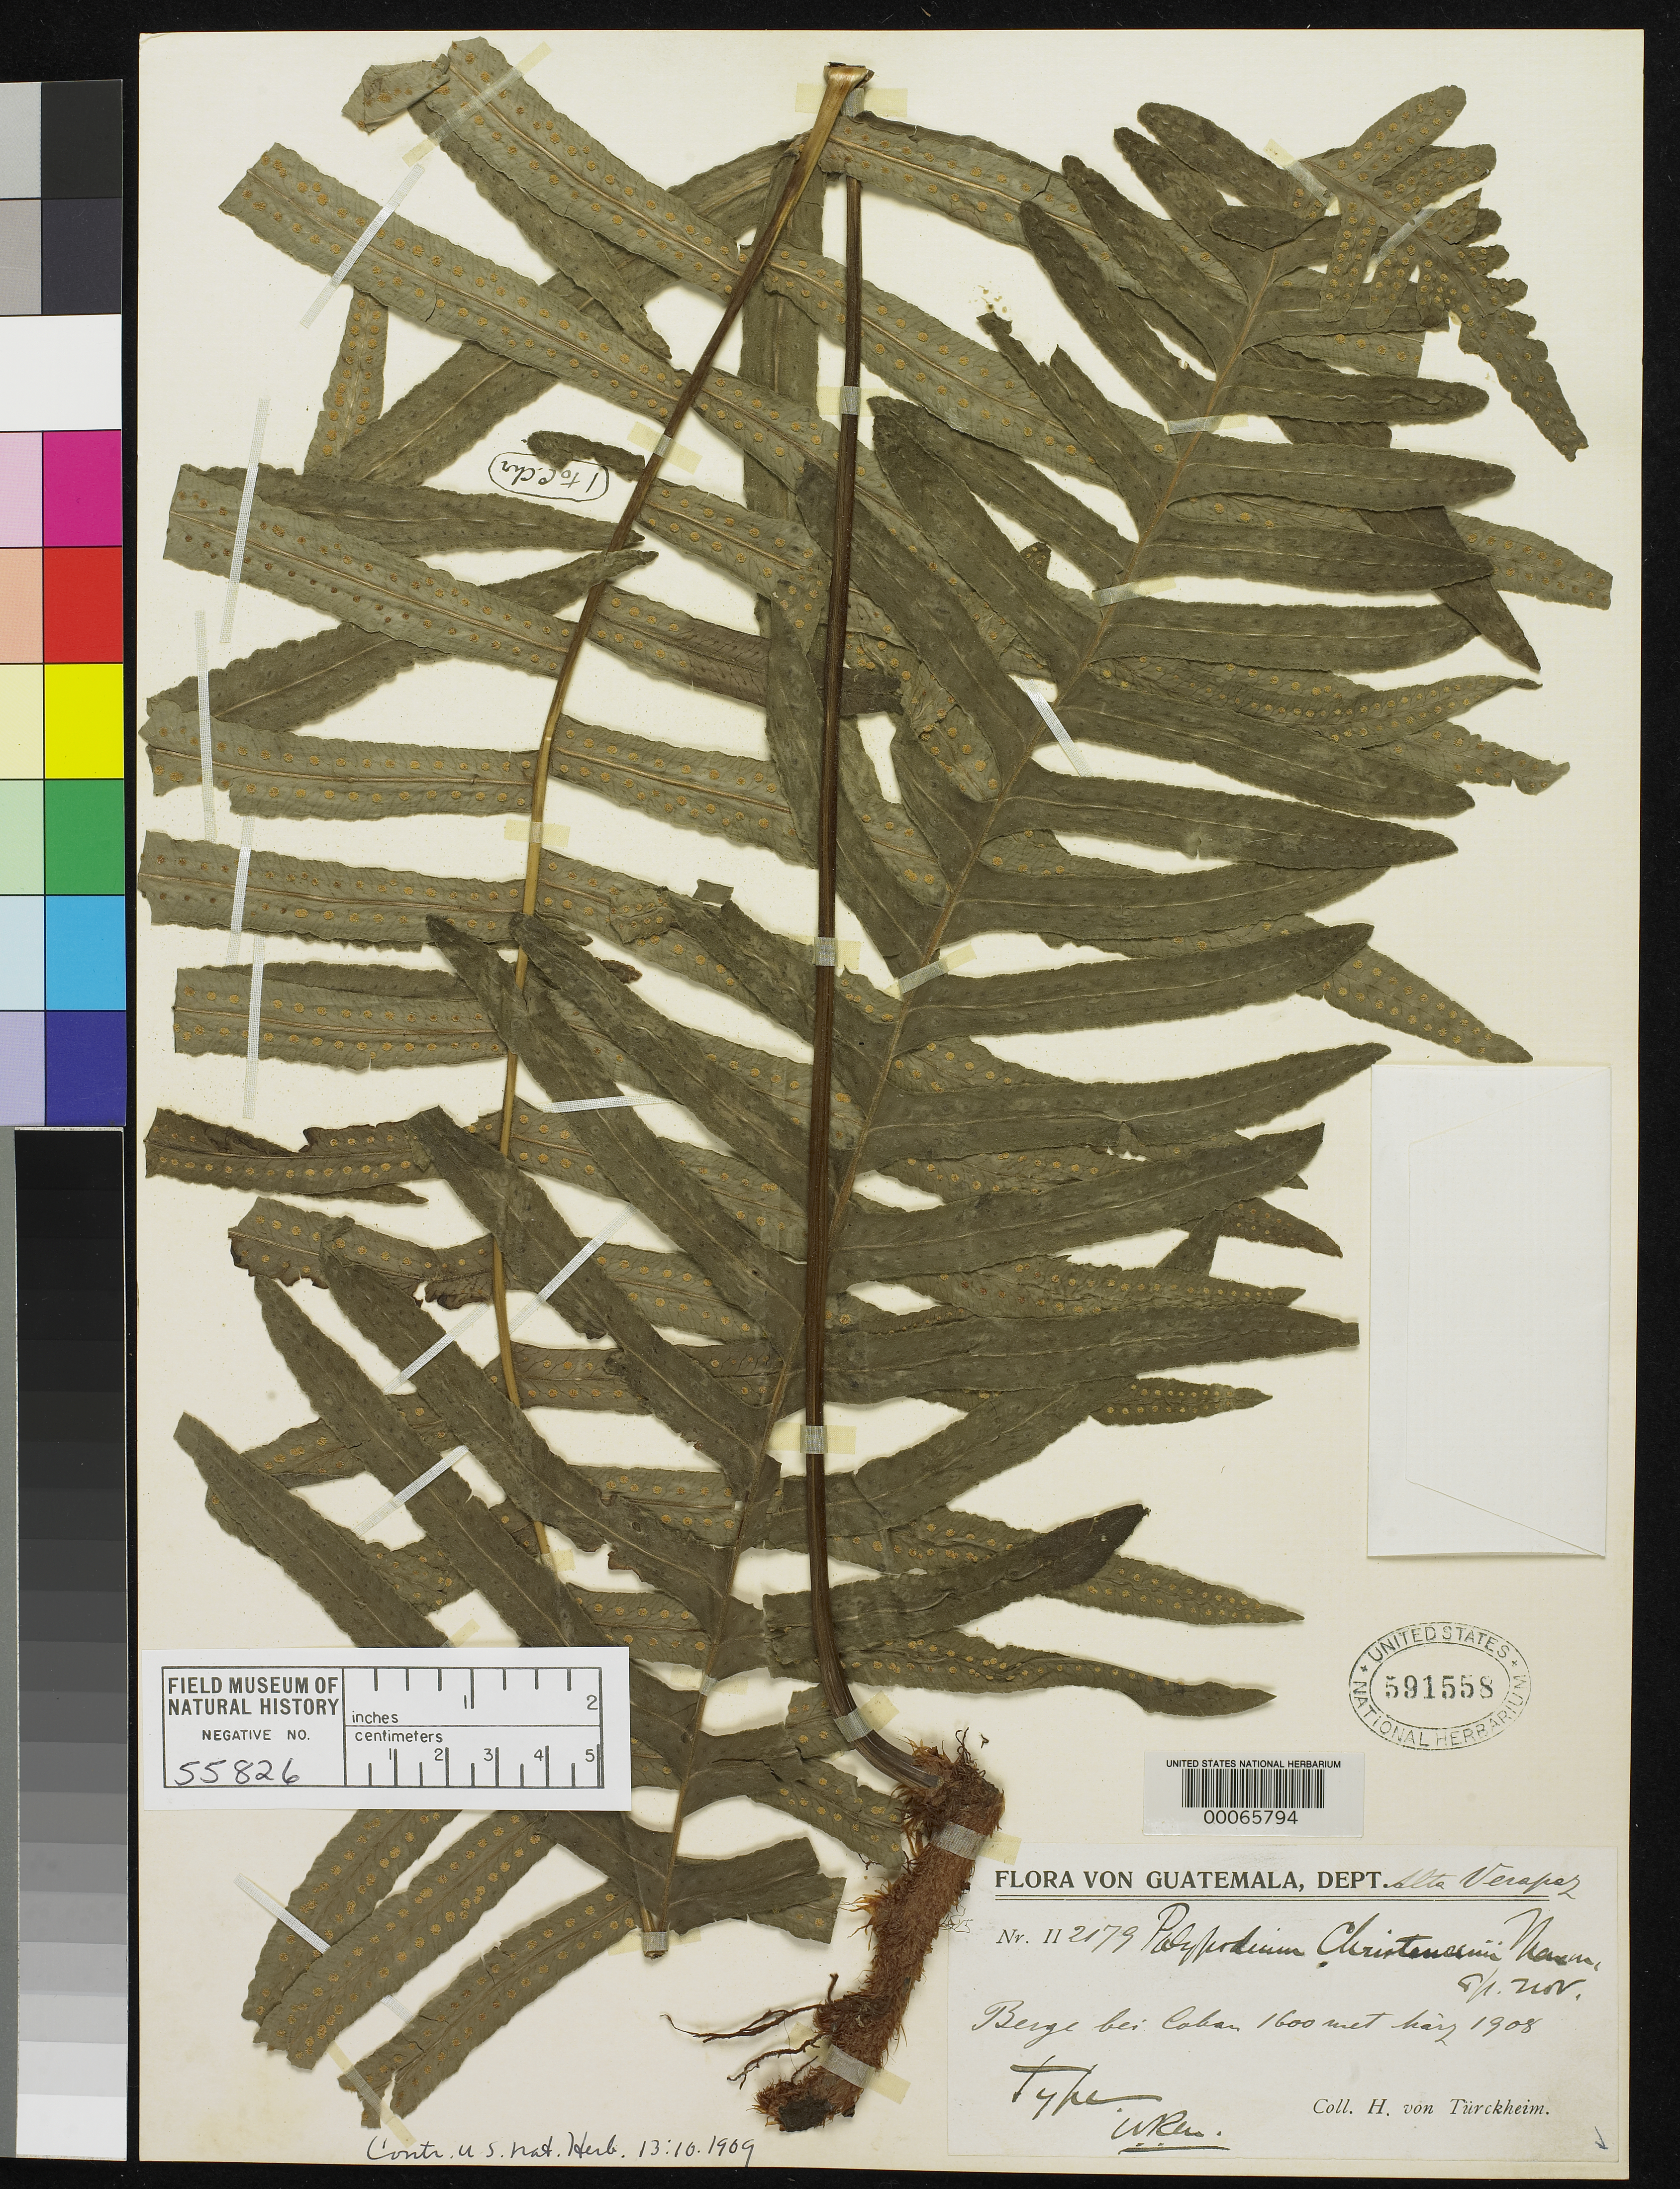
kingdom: Plantae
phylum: Tracheophyta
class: Polypodiopsida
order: Polypodiales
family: Polypodiaceae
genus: Polypodium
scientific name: Polypodium christensenii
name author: Maxon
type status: Holotype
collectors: H. von Türckheim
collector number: II 2179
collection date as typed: May 1908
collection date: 1908-05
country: Guatemala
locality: Berge bei Cobán.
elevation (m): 1600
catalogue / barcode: US 591558